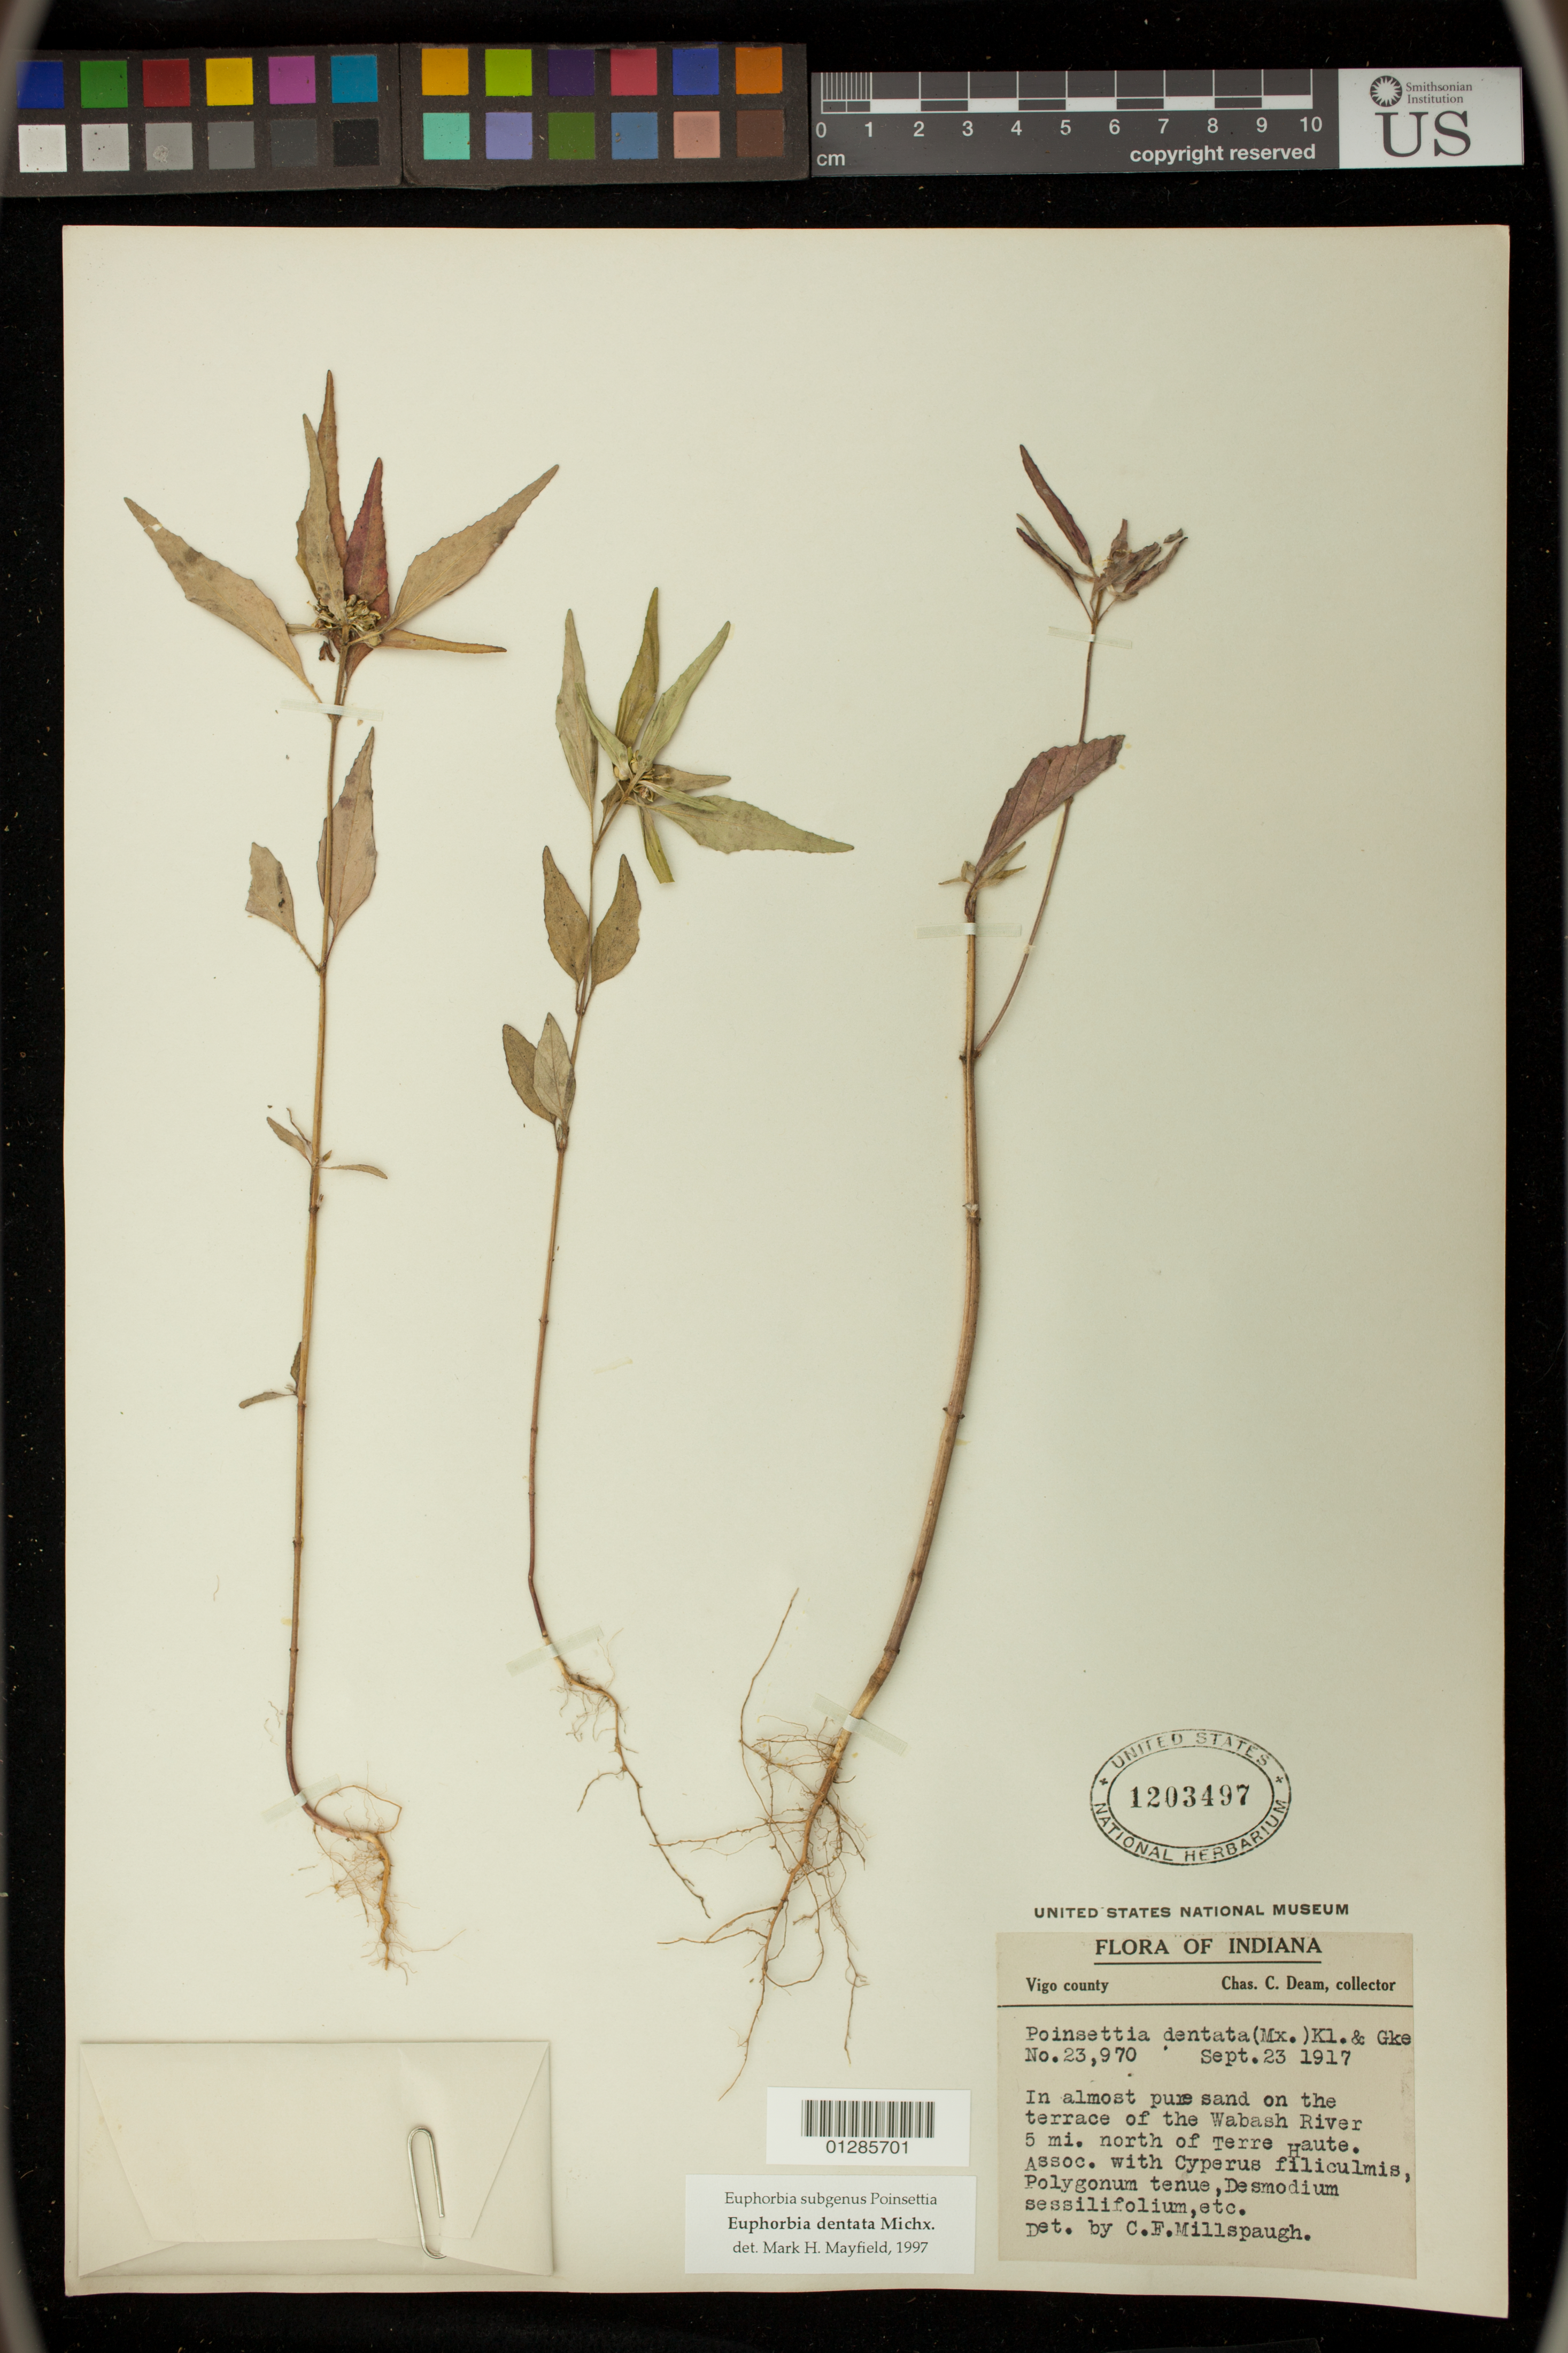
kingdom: Plantae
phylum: Tracheophyta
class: Magnoliopsida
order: Malpighiales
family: Euphorbiaceae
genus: Euphorbia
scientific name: Euphorbia dentata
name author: Michx.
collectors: C. C. Deam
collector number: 23970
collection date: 1917-09-23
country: United States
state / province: Indiana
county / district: Vigo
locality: On the terrace of the Wabash River 5 mi. north of Terre Haute.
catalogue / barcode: US 1203497